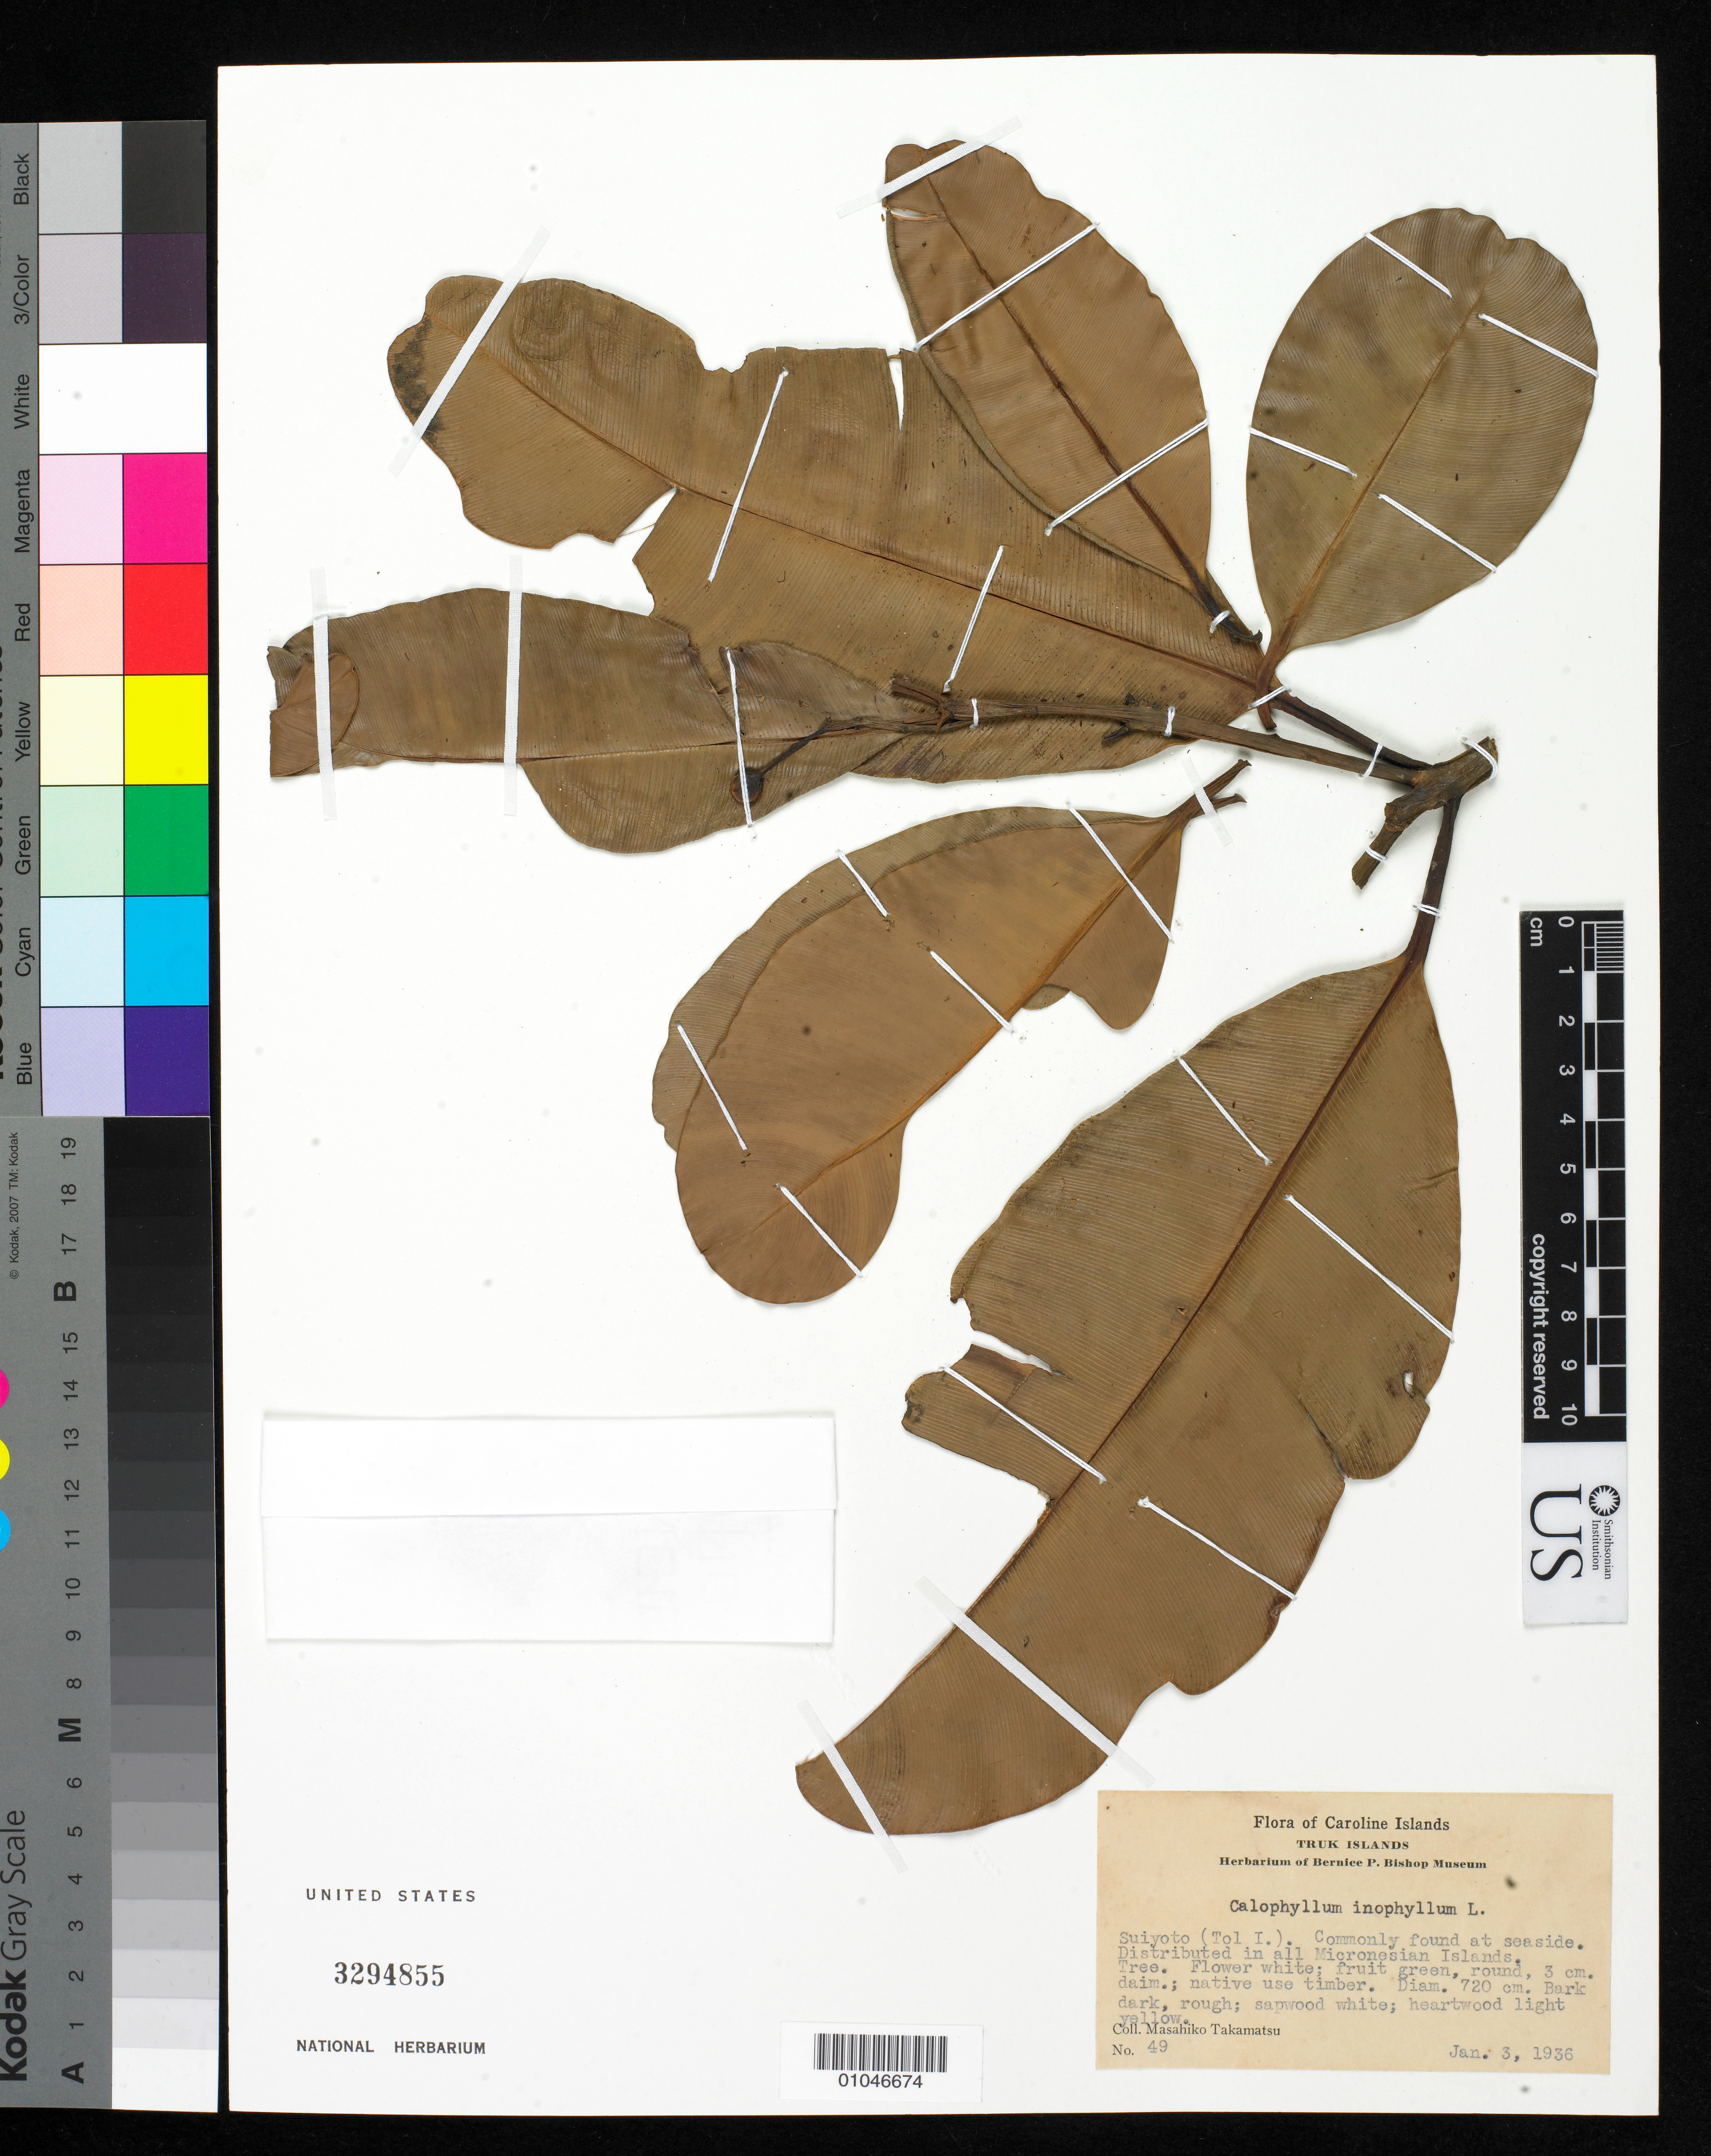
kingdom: Plantae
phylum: Tracheophyta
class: Magnoliopsida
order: Malpighiales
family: Calophyllaceae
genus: Calophyllum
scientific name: Calophyllum inophyllum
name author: L.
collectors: M. Takamatsu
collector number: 49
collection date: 1936-01-03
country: Micronesia, Federated States of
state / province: Truk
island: Tol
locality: Suiyoto (Tol I.)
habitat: distributed in all Micronesian islands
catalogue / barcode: US 3294855